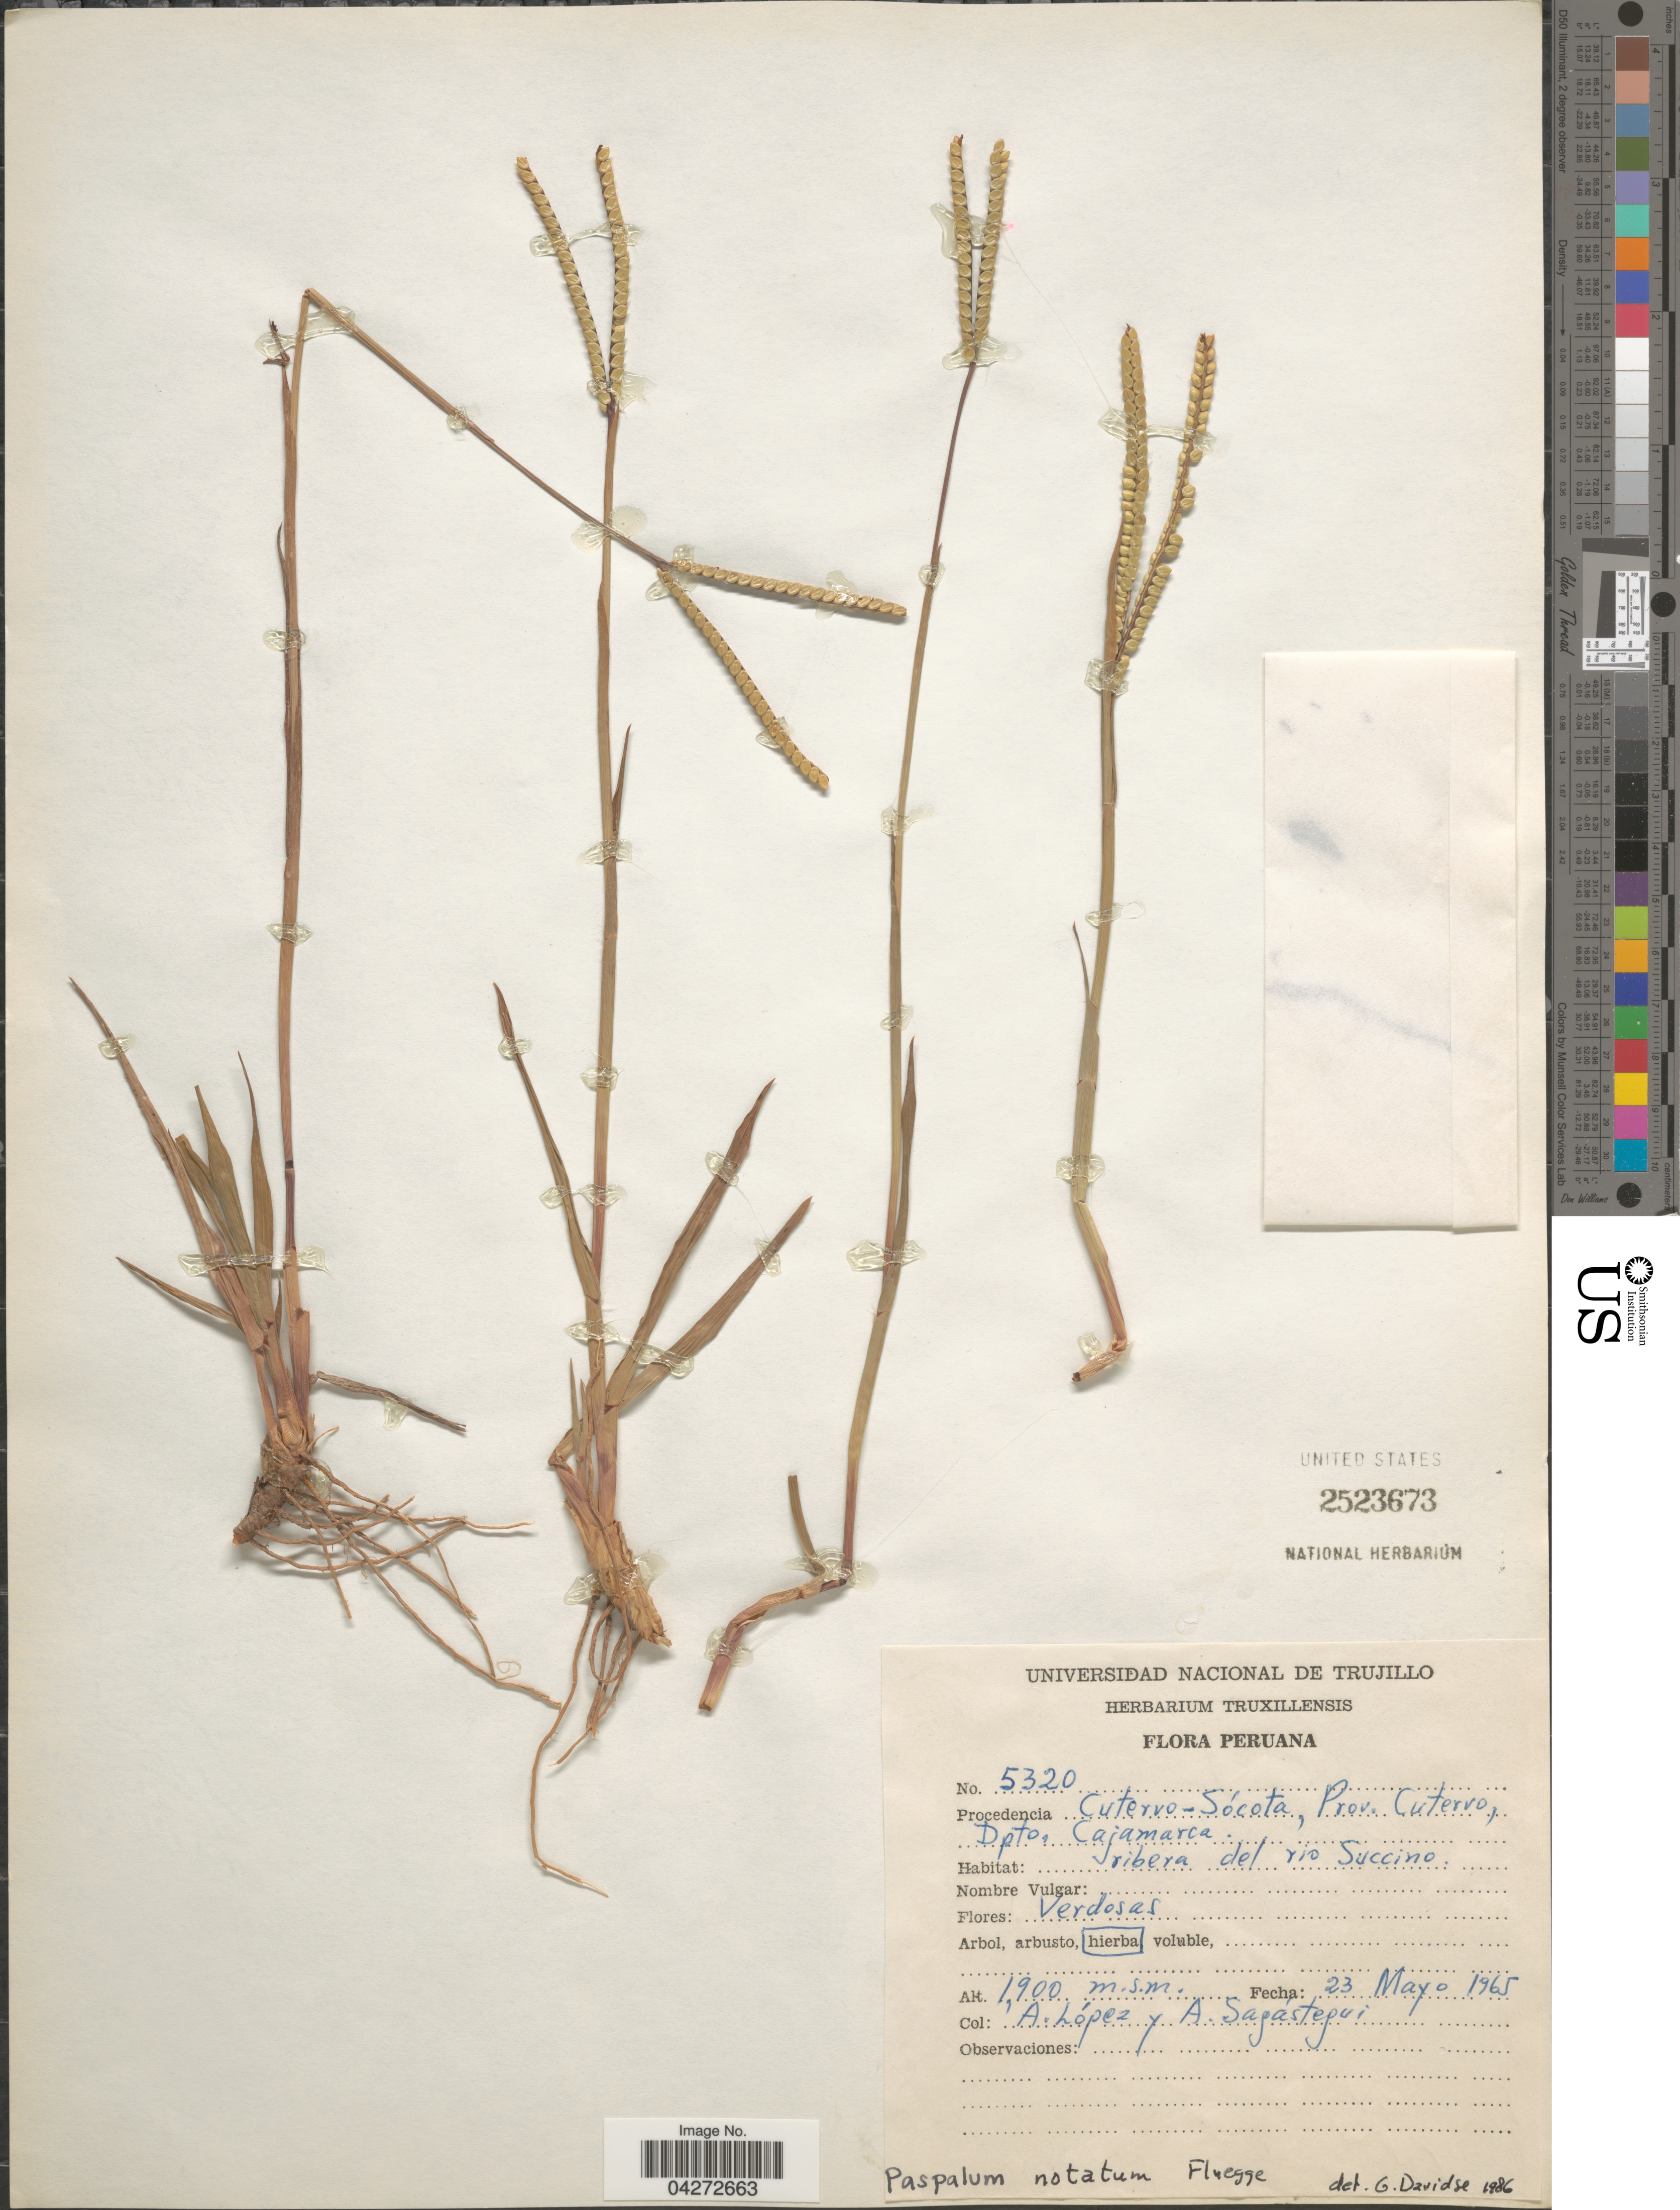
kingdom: Plantae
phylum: Tracheophyta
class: Liliopsida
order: Poales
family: Poaceae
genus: Paspalum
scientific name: Paspalum notatum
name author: Flüggé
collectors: A. López & A. Sagástegui A.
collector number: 5320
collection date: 1965-05-23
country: Peru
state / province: Cajamarca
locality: Procedencia Cutervo - Sócota, Prov. Cutervo, Dpto. Cajamarca.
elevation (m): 1900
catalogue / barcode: US 2523673